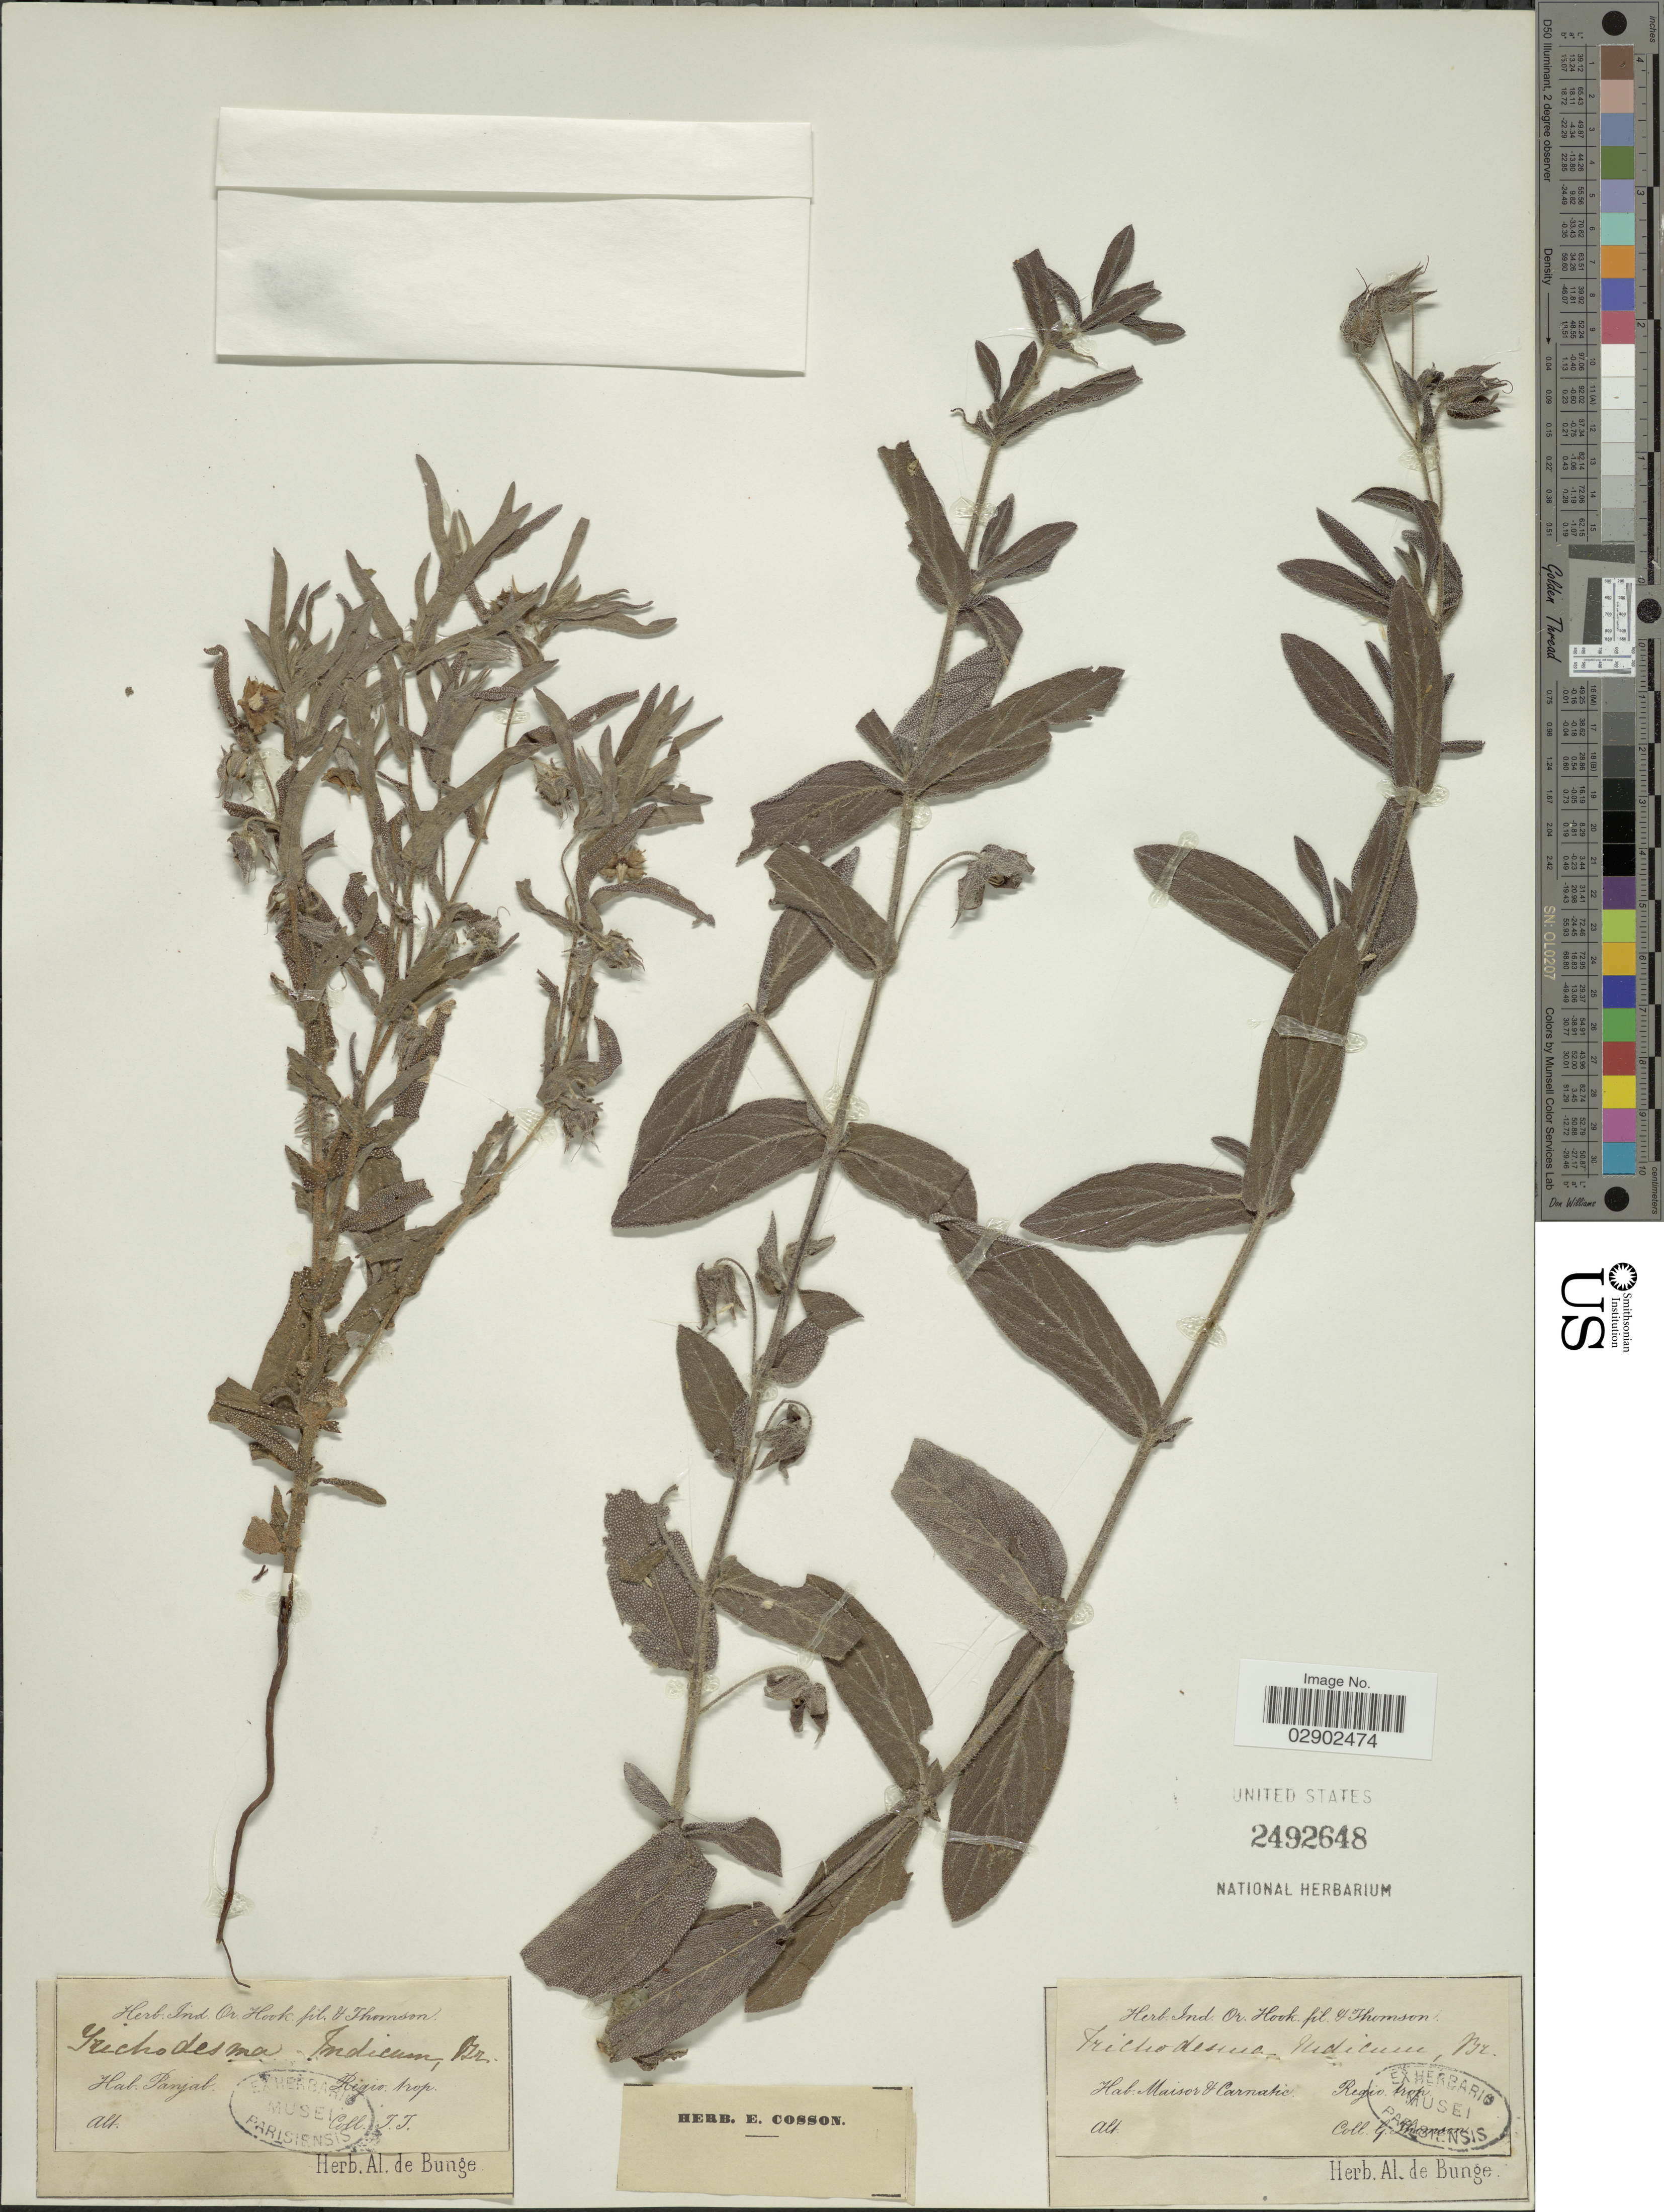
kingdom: Plantae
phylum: Tracheophyta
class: Magnoliopsida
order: Boraginales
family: Boraginaceae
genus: Trichodesma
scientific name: Trichodesma indicum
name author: (L.) Lehm.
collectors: T. Thomson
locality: Panjab.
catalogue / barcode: US 2492648